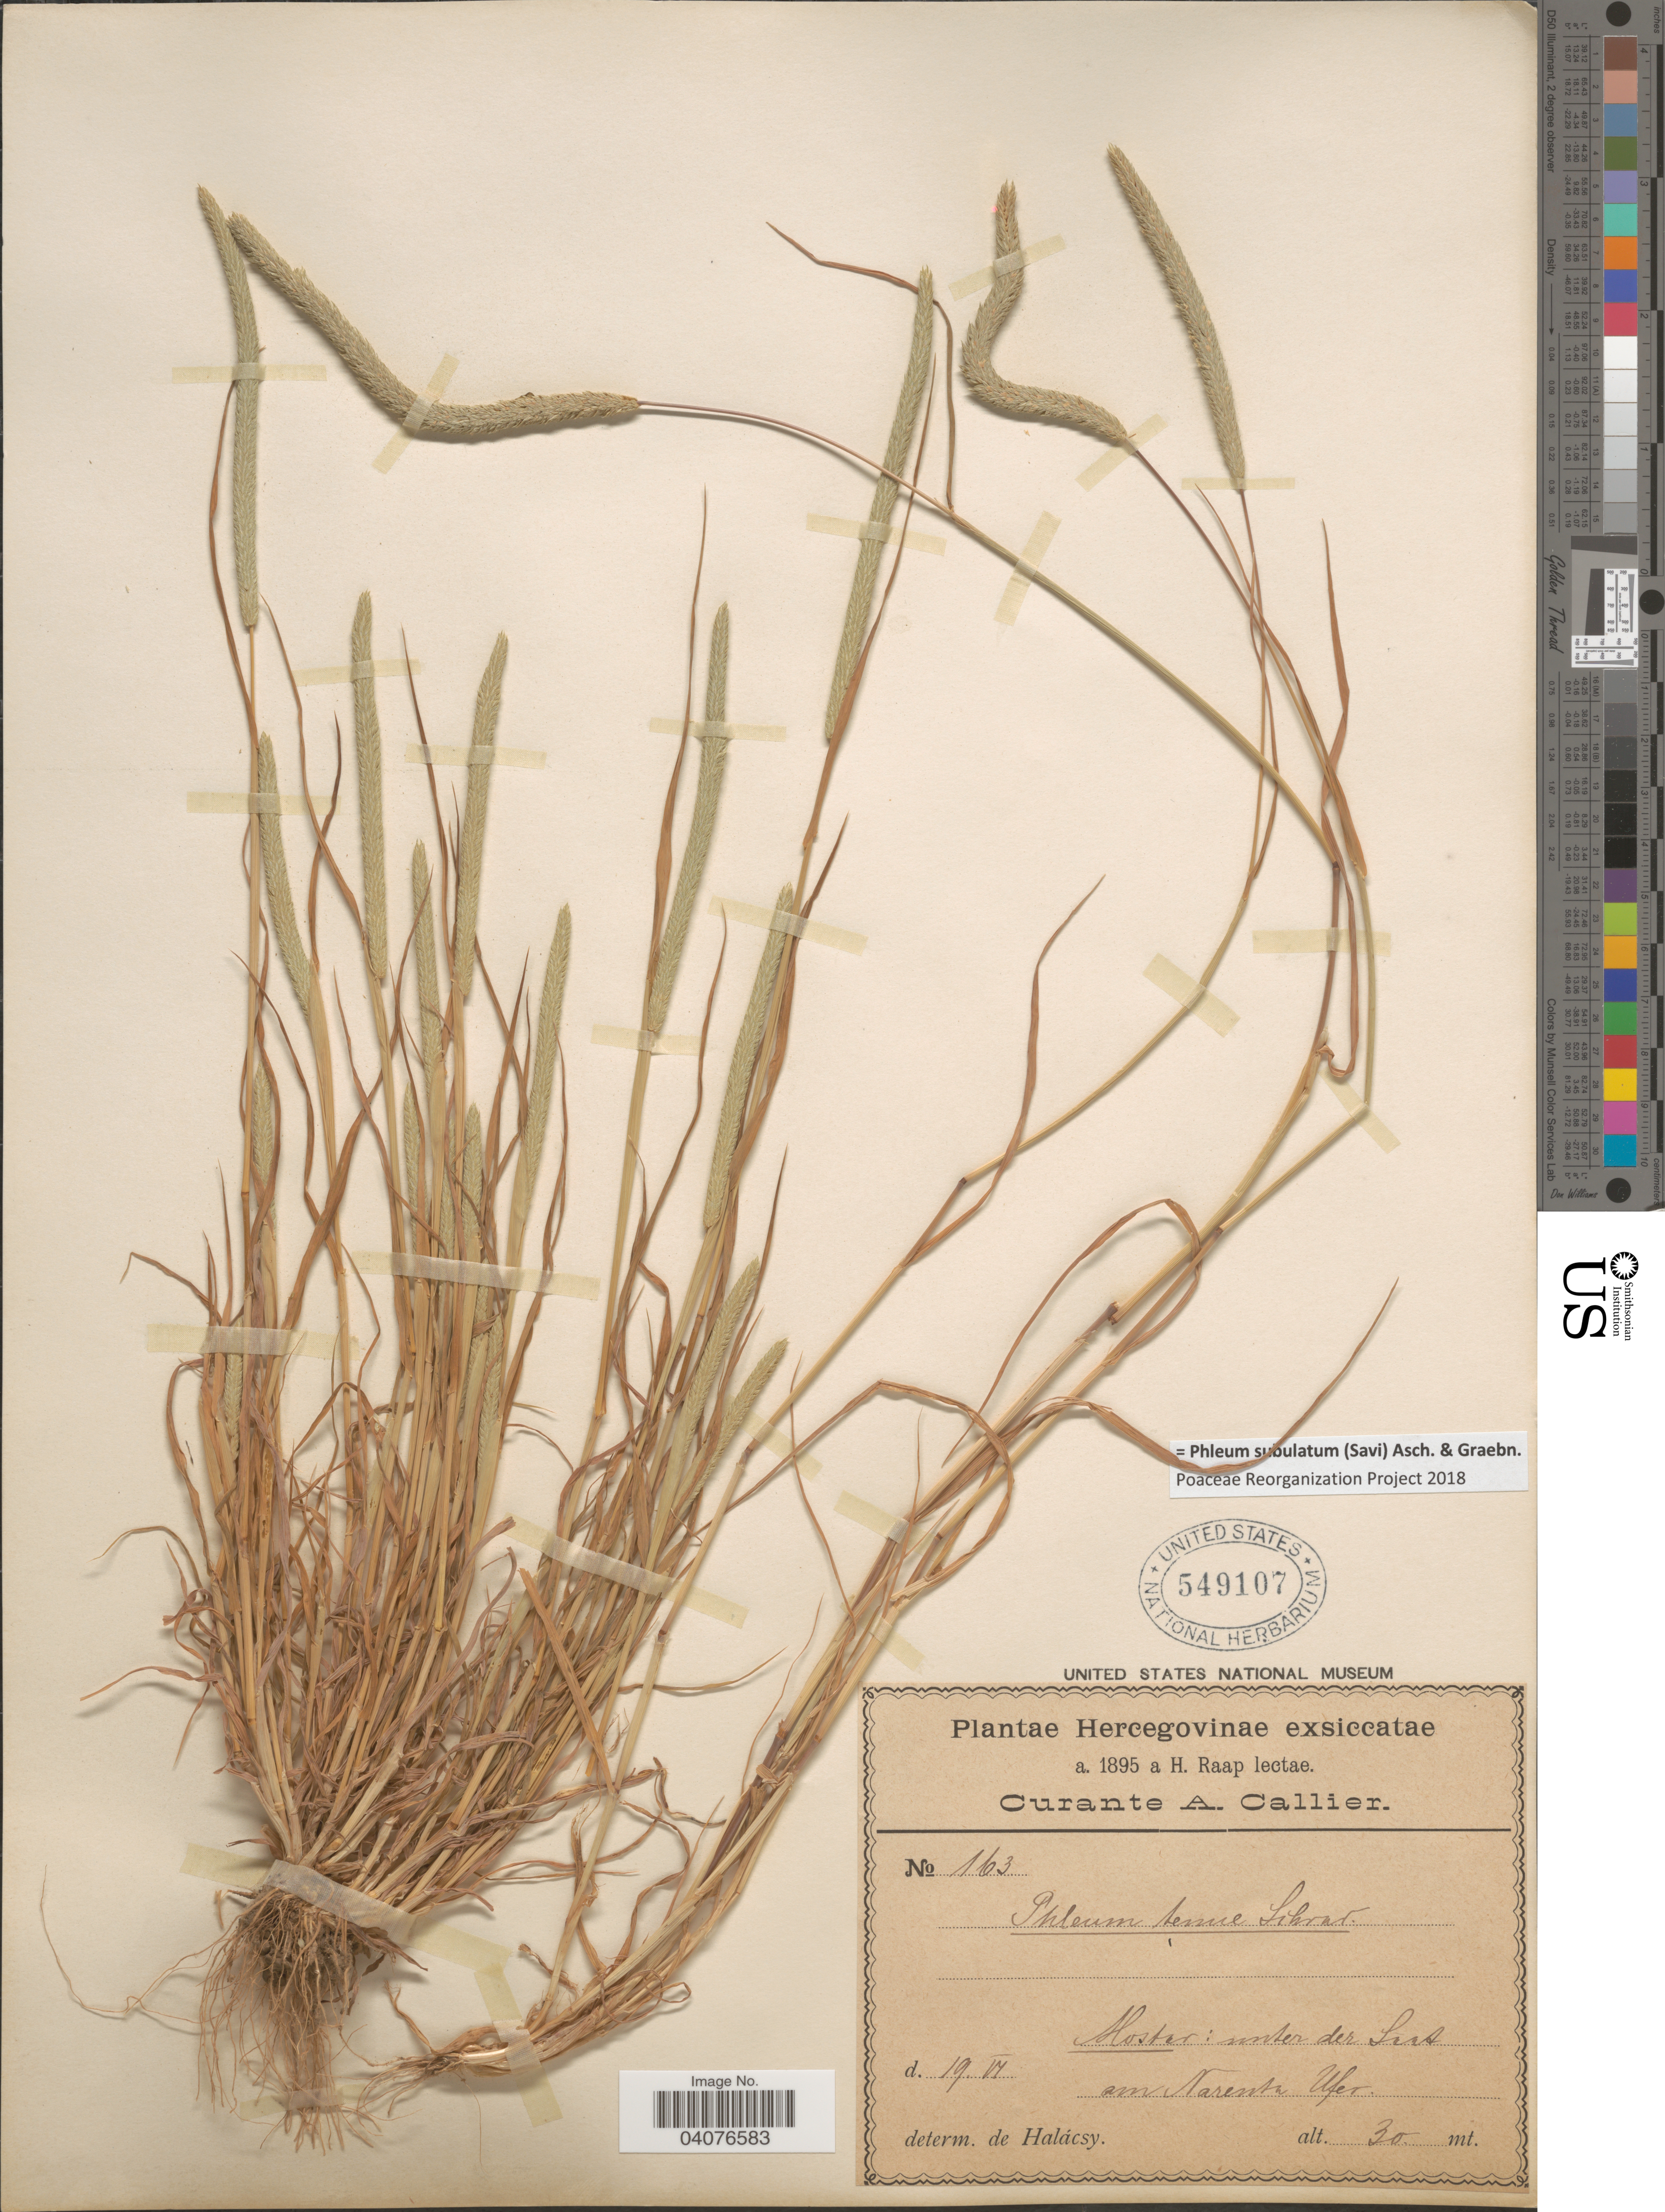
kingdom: Plantae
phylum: Tracheophyta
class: Liliopsida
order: Poales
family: Poaceae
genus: Phleum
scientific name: Phleum subulatum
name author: (Savi) Asch. & Graeb.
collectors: A. Callier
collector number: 163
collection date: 1895-06-19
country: Bosnia and Herzegovina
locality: Mostar: unter der Sud am Narenta Ufer.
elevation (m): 30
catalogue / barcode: US 549107